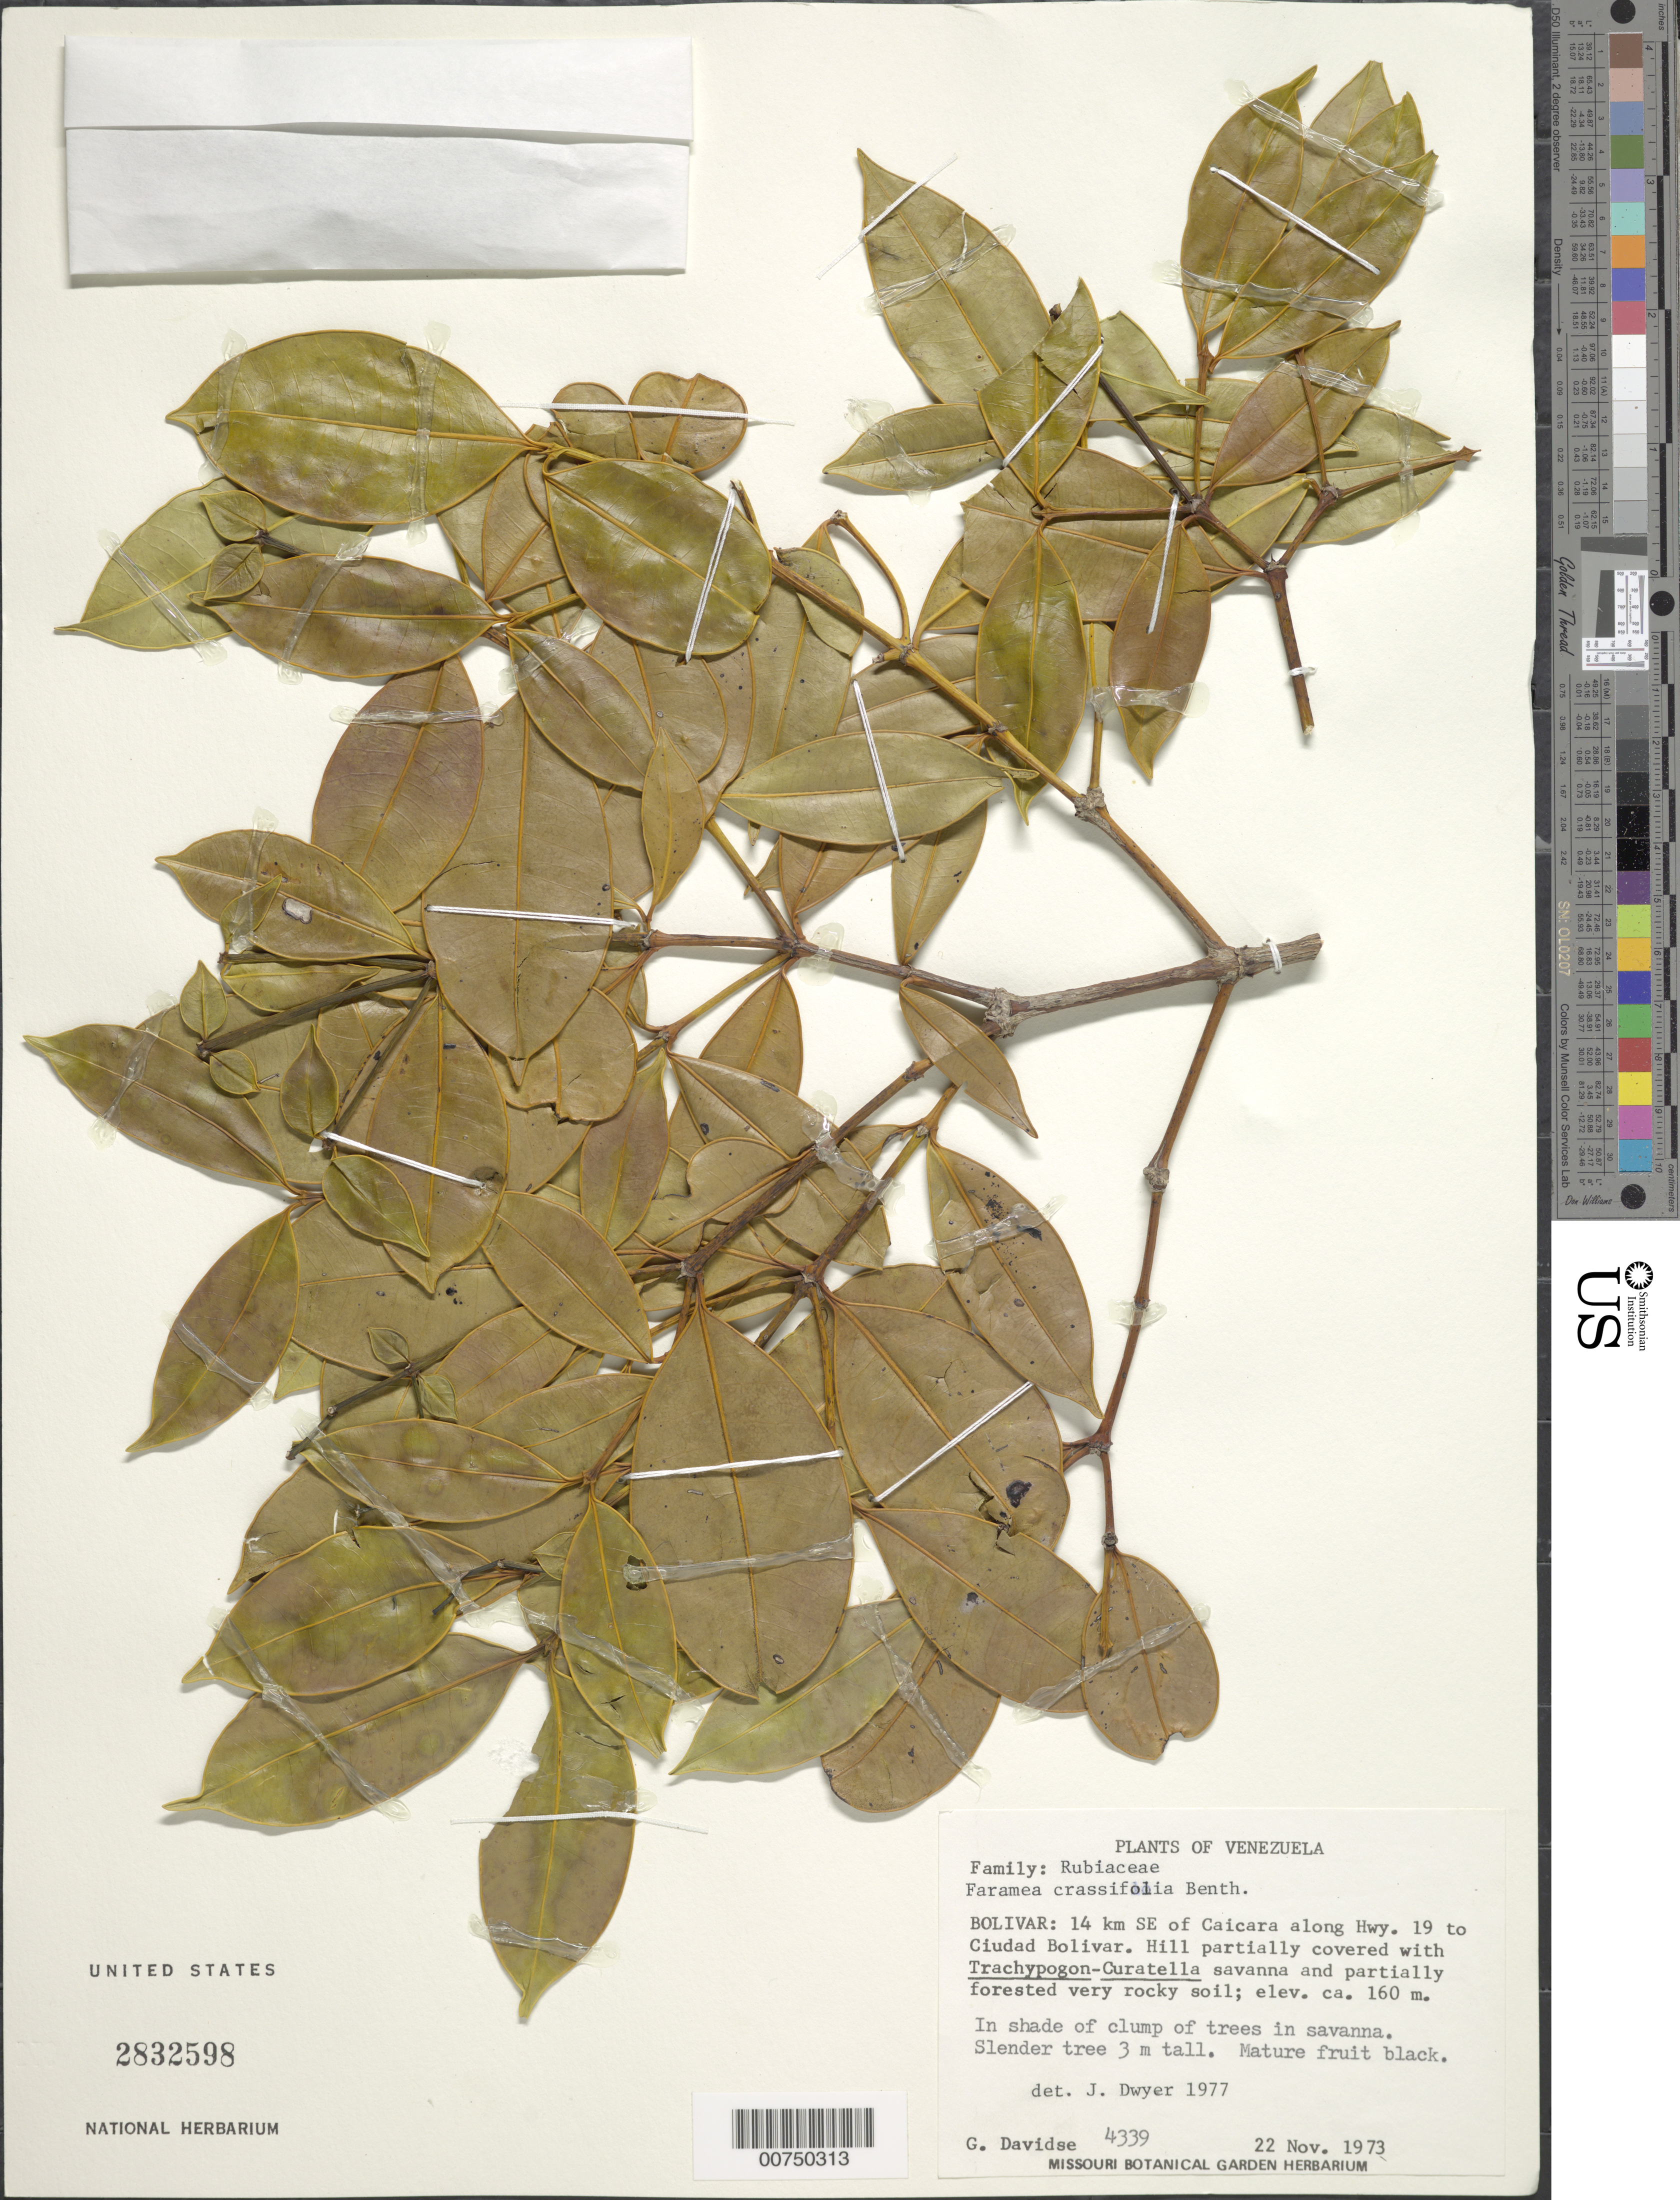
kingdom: Plantae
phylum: Tracheophyta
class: Magnoliopsida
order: Gentianales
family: Rubiaceae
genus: Faramea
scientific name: Faramea crassifolia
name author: Benth.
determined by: Dwyer, J. D., (MO), Missouri Botanical Garden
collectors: G. Davidse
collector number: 4339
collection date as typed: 22-Nov-73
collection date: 1973-11-22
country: Venezuela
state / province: Bolívar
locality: Caicara, 14 km SW of along Hwy 19 to Ciudad Bolívar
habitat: Hill partially covered with Trachypogon-Curatella savanna and partially forested very rocky soil; in shade of clump of trees in savanna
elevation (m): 160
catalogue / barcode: US 2832598